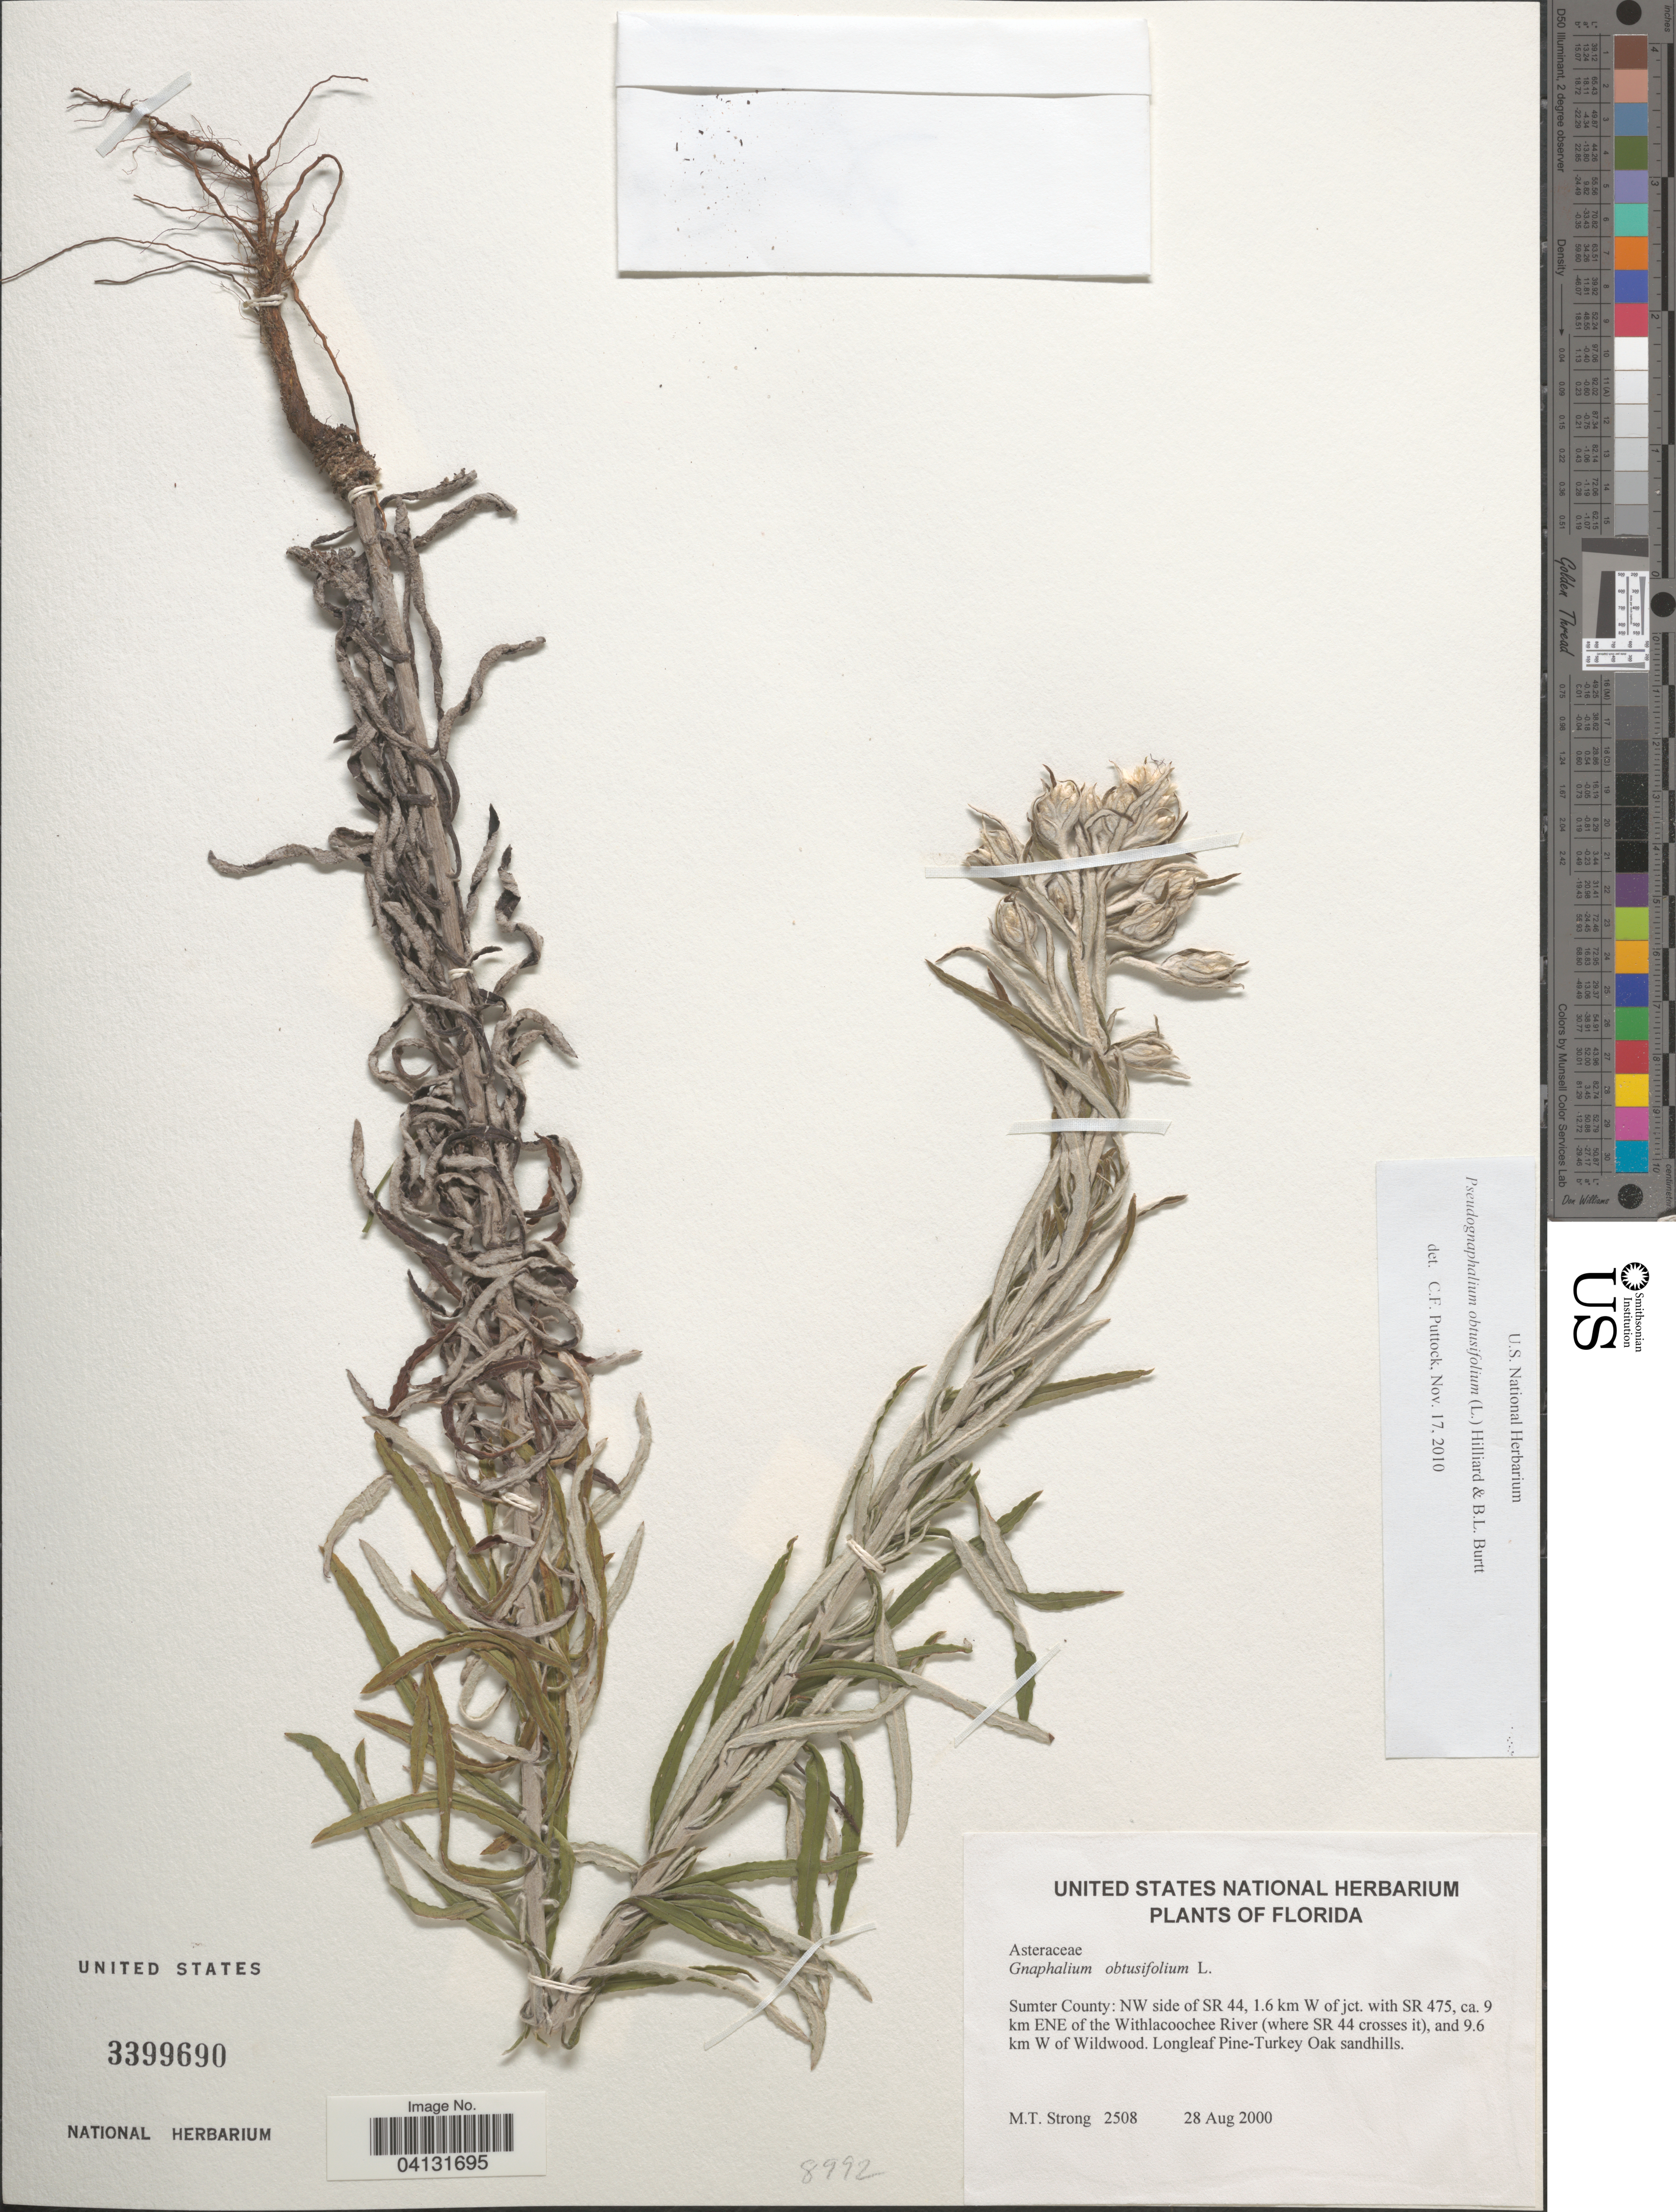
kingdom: Plantae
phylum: Tracheophyta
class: Magnoliopsida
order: Asterales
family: Asteraceae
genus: Pseudognaphalium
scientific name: Pseudognaphalium obtusifolium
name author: (L.) Hilliard & B.L. Burtt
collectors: M. T. Strong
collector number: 2508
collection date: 2000-08-28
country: United States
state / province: Florida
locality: Sumter County: NW side of SR 44, 1.6 km W of jct. with SR 473, ca. 9 km ENE of the Withlacoochee River (where SR 44 crosses it), and 9.6 km W of Wildwood. Longleaf Pine-Turkey Oak sandhills.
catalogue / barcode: US 3399690